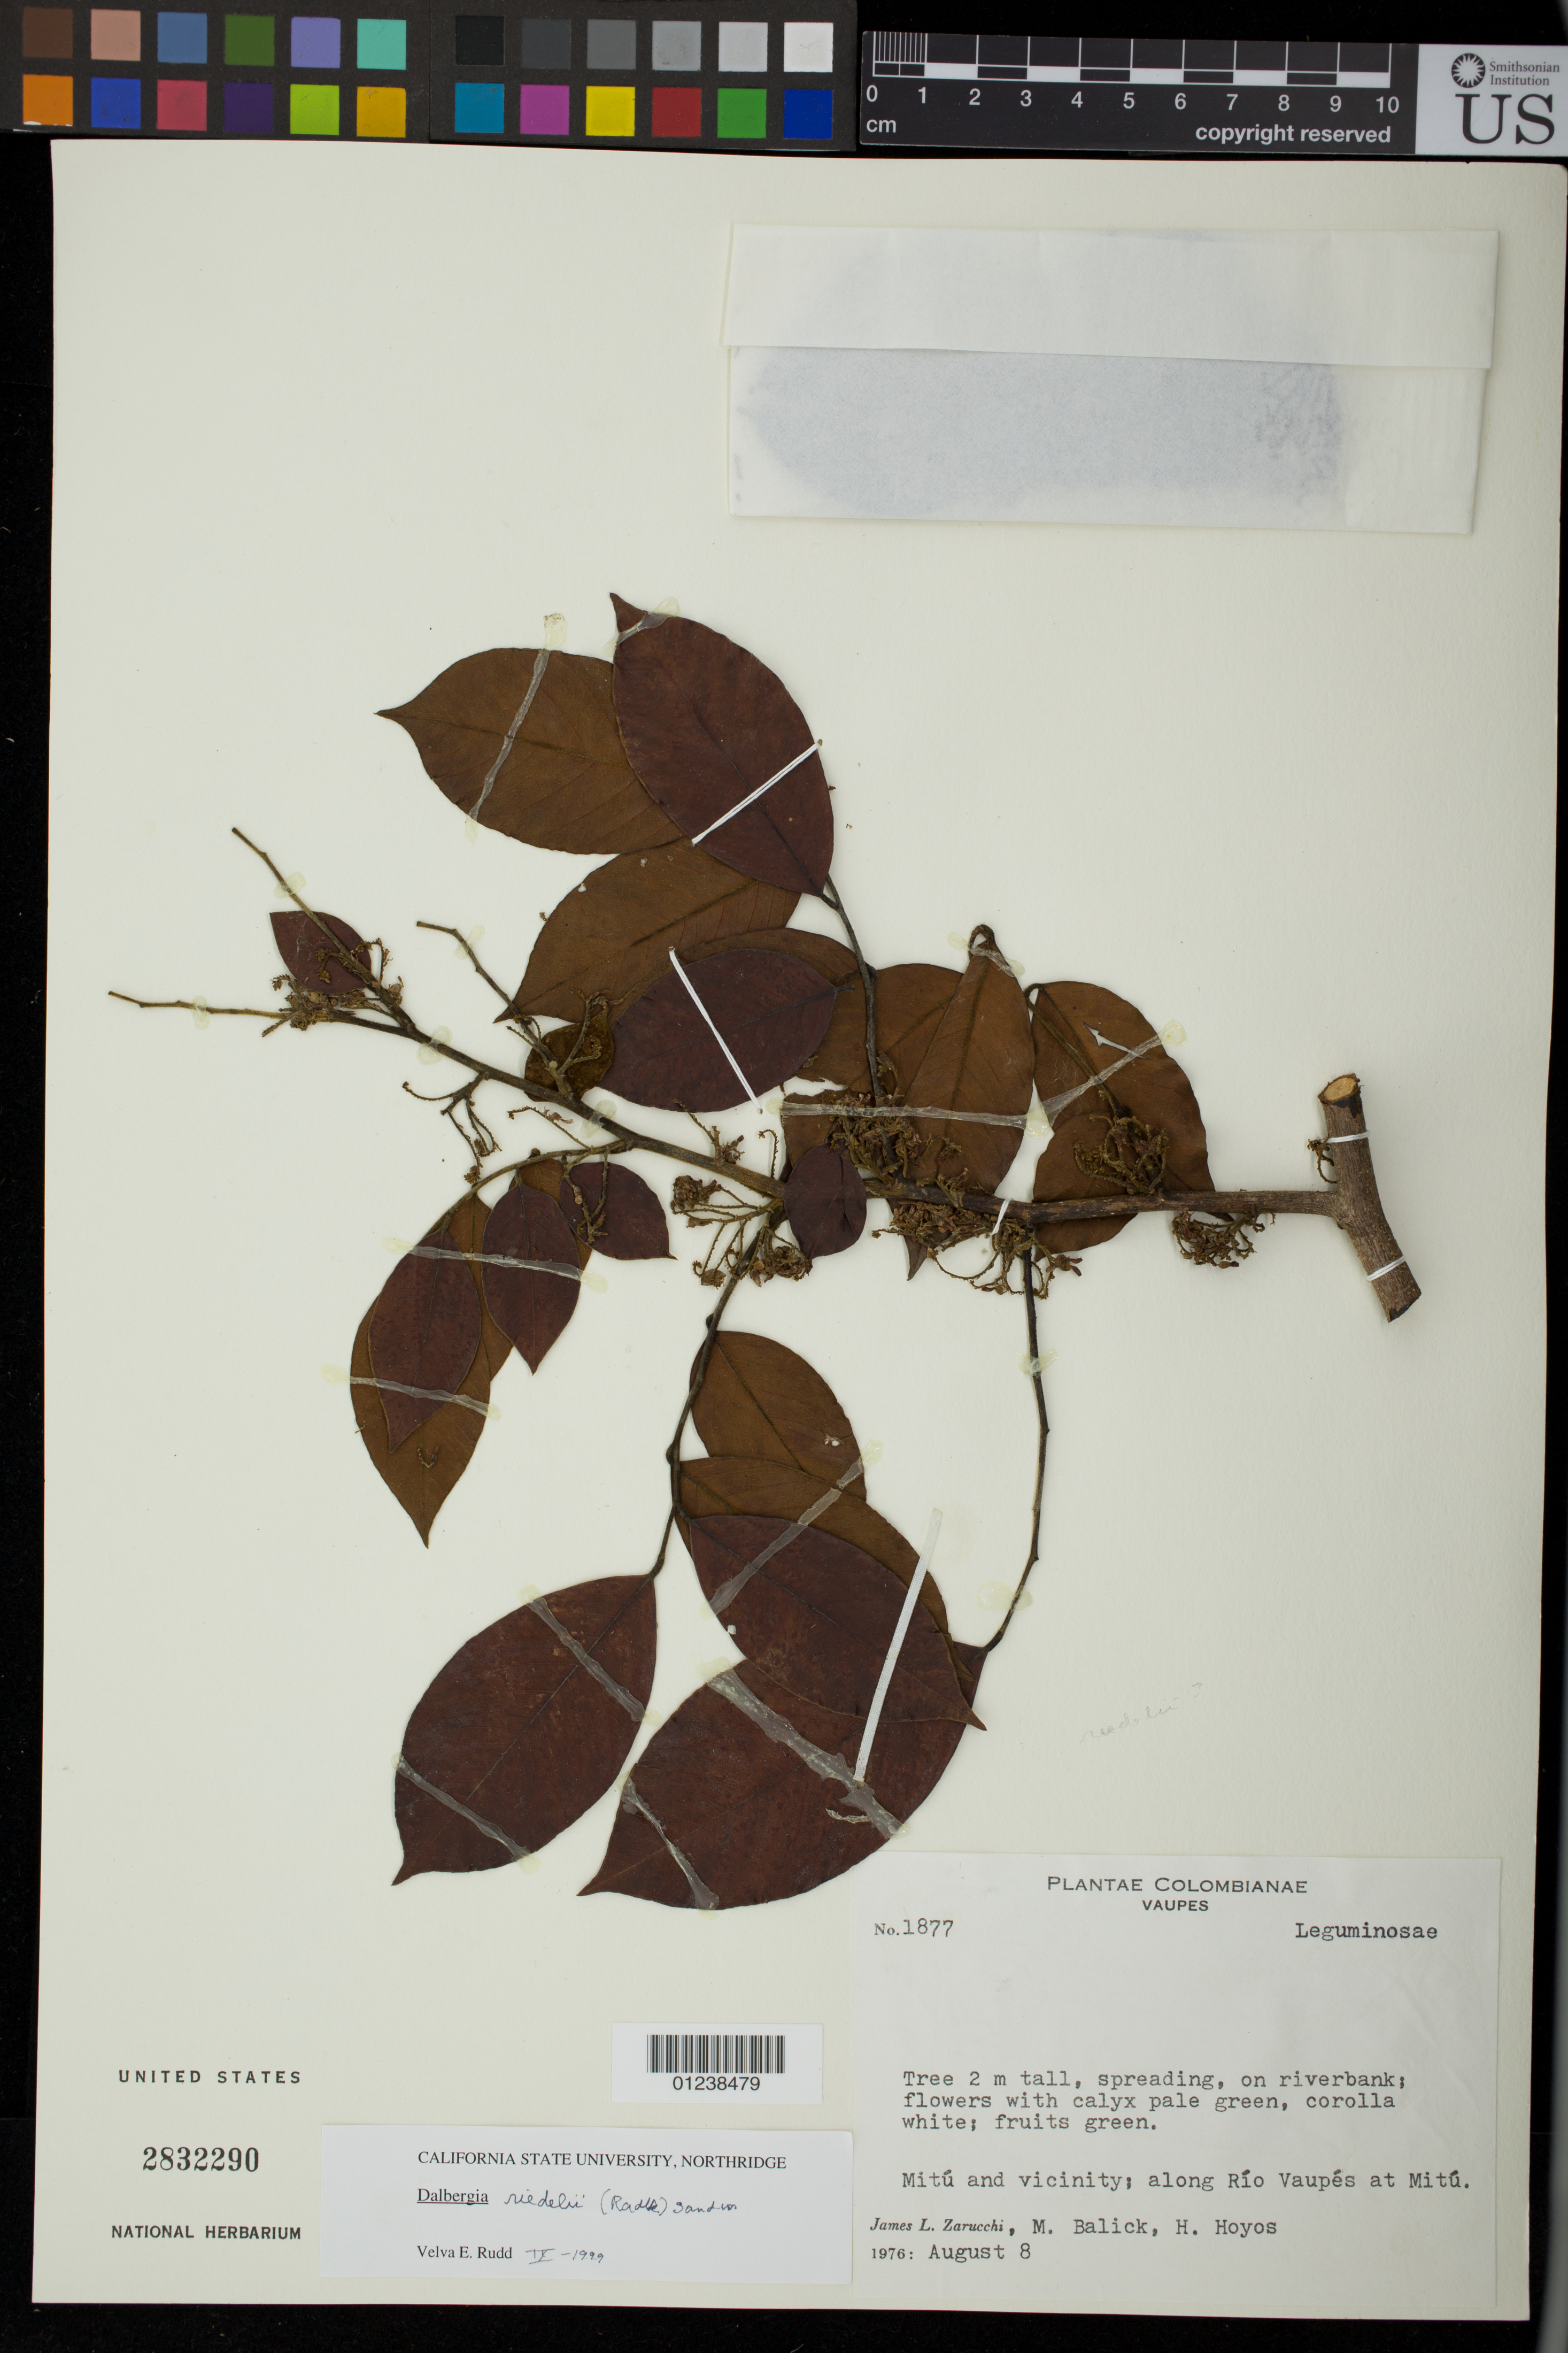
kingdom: Plantae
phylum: Tracheophyta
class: Magnoliopsida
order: Fabales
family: Fabaceae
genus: Dalbergia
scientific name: Dalbergia riedelii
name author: (Benth.) Sandwith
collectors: J. L. Zarucchi, M. Balick & H. Hoyos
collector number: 1877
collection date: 1976-08-08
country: Colombia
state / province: Vaupes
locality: Mitu and vicinity; along Río Vaupes at Mitu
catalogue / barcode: US 2832290